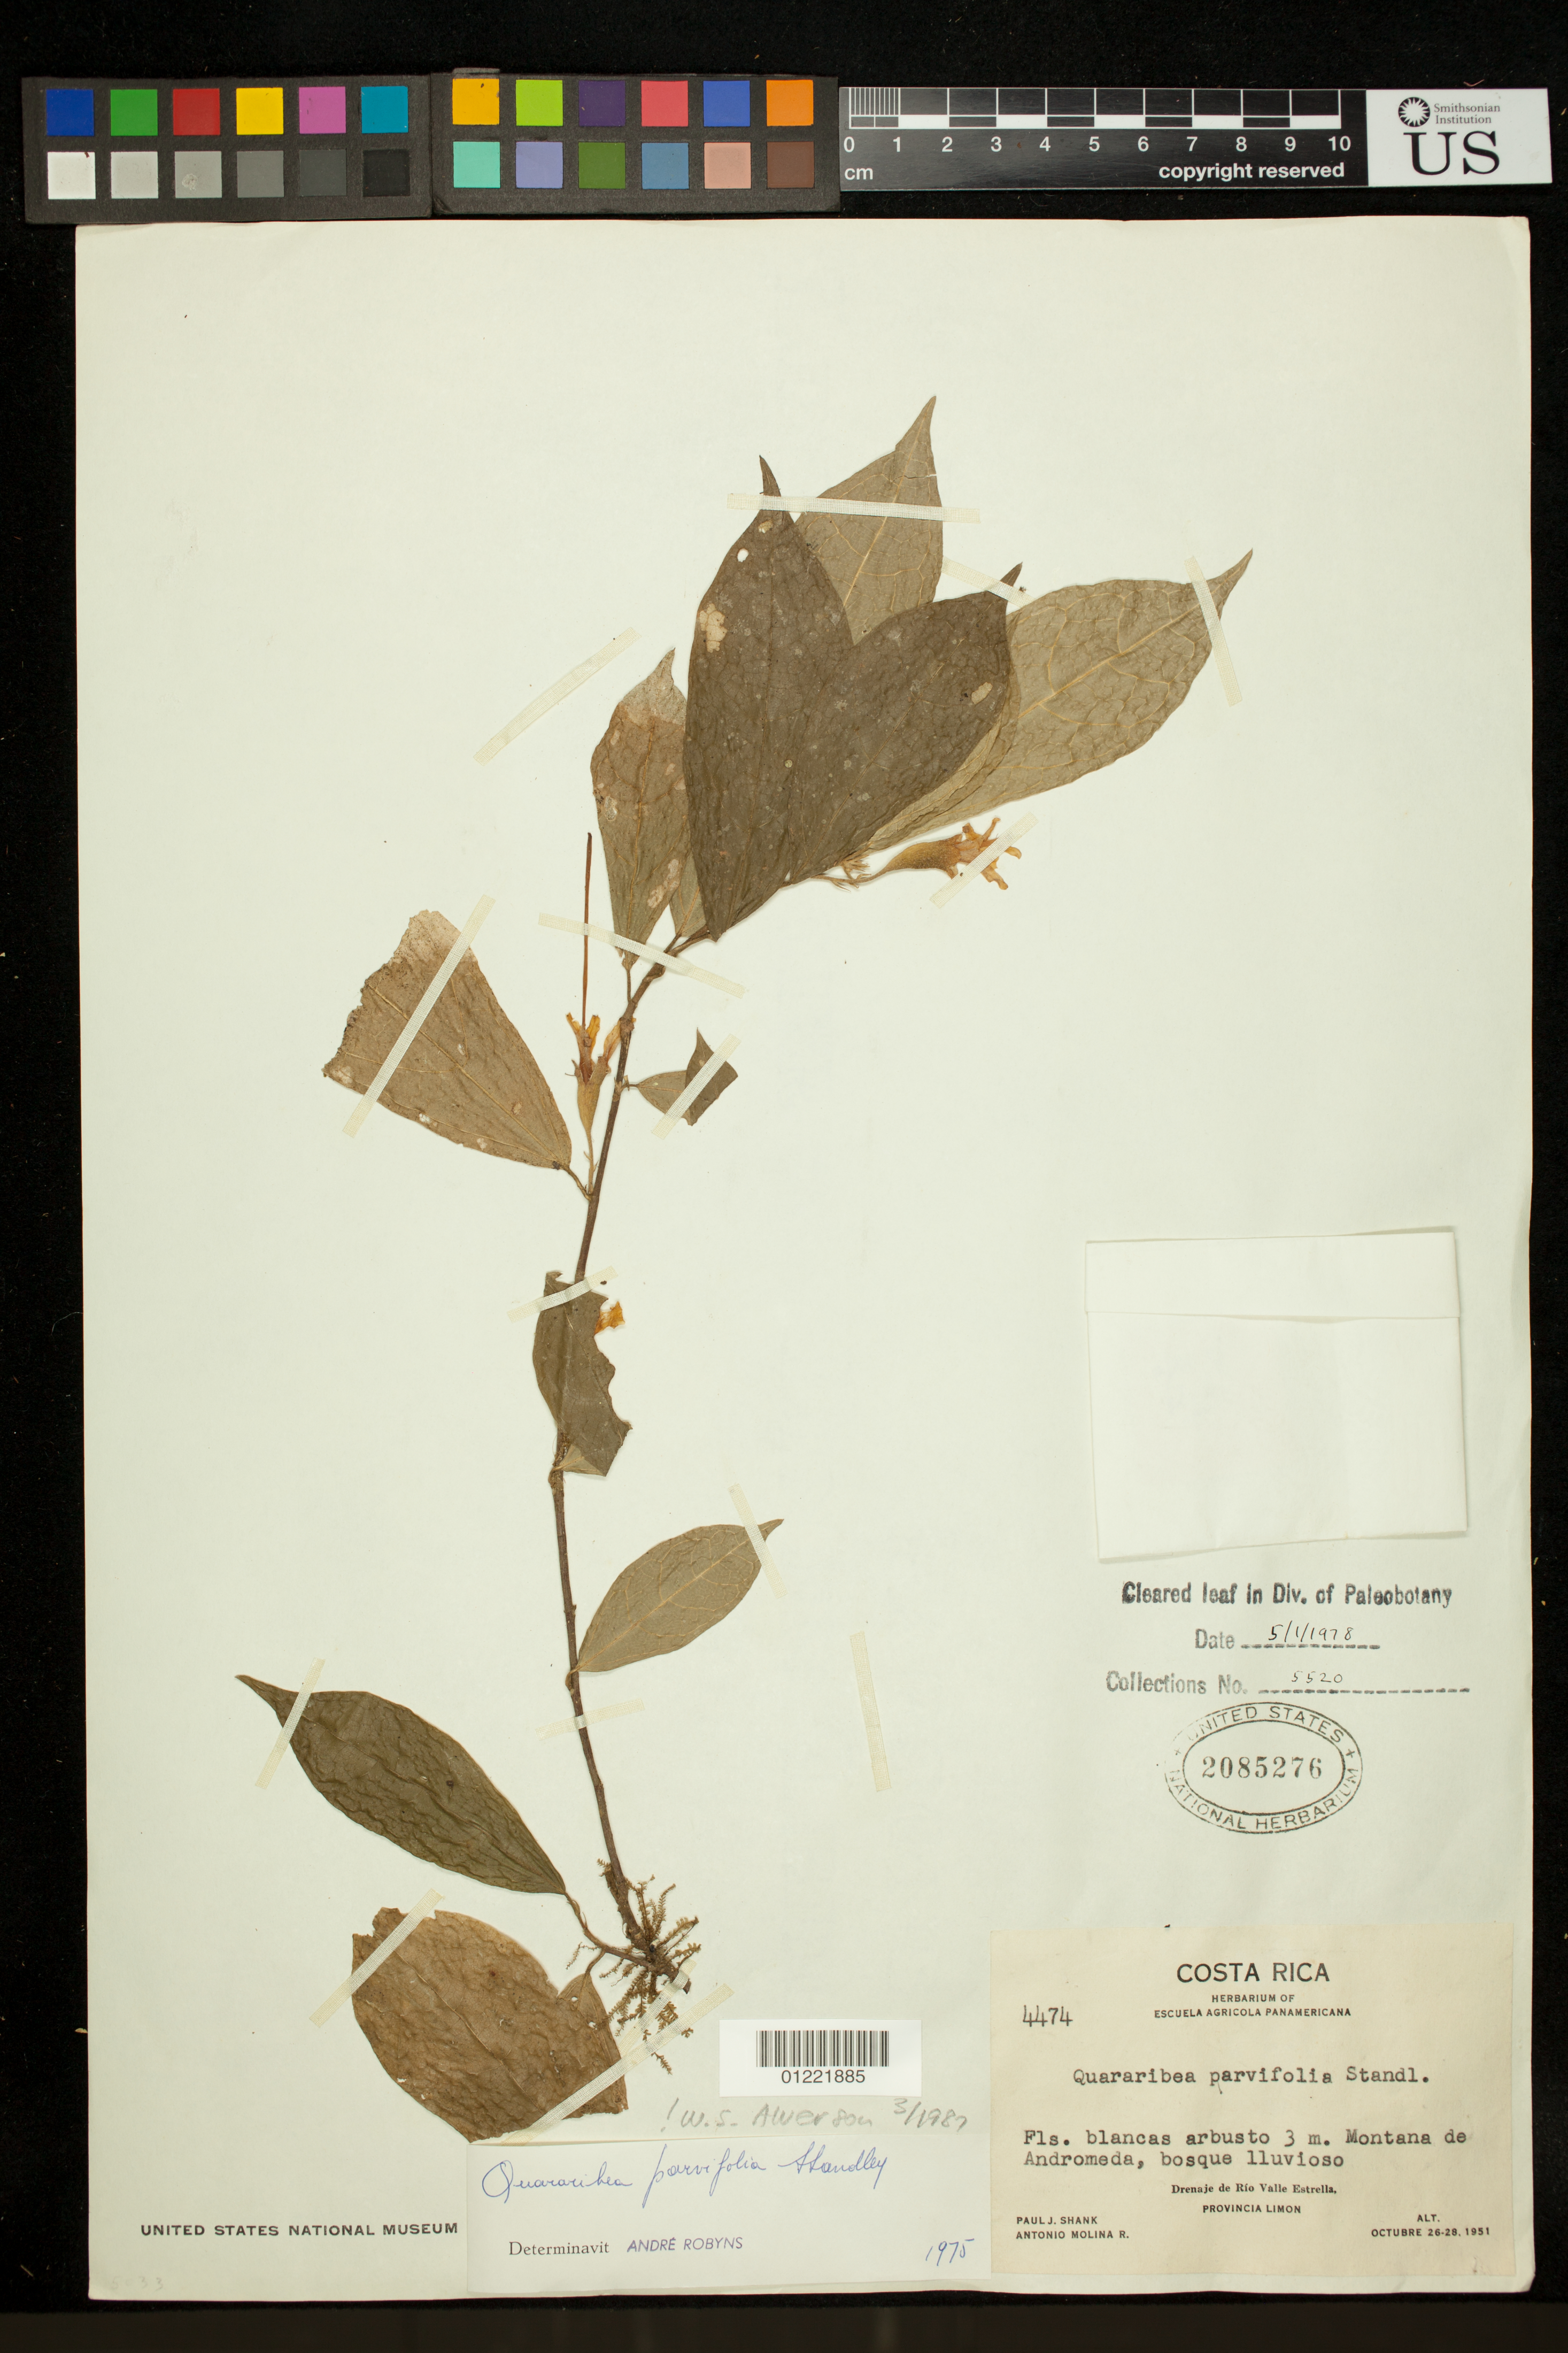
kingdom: Plantae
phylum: Tracheophyta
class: Magnoliopsida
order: Malvales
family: Malvaceae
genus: Quararibea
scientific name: Quararibea parviflora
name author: Lundell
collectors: P. J. Shank & A. Molina R.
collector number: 4474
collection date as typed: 1951 Oct 26 1951 Oct 28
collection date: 1951-10-26/1951-10-28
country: Costa Rica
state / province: Limón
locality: Drenaje de Rio Valle Estrella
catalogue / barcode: US 2085276